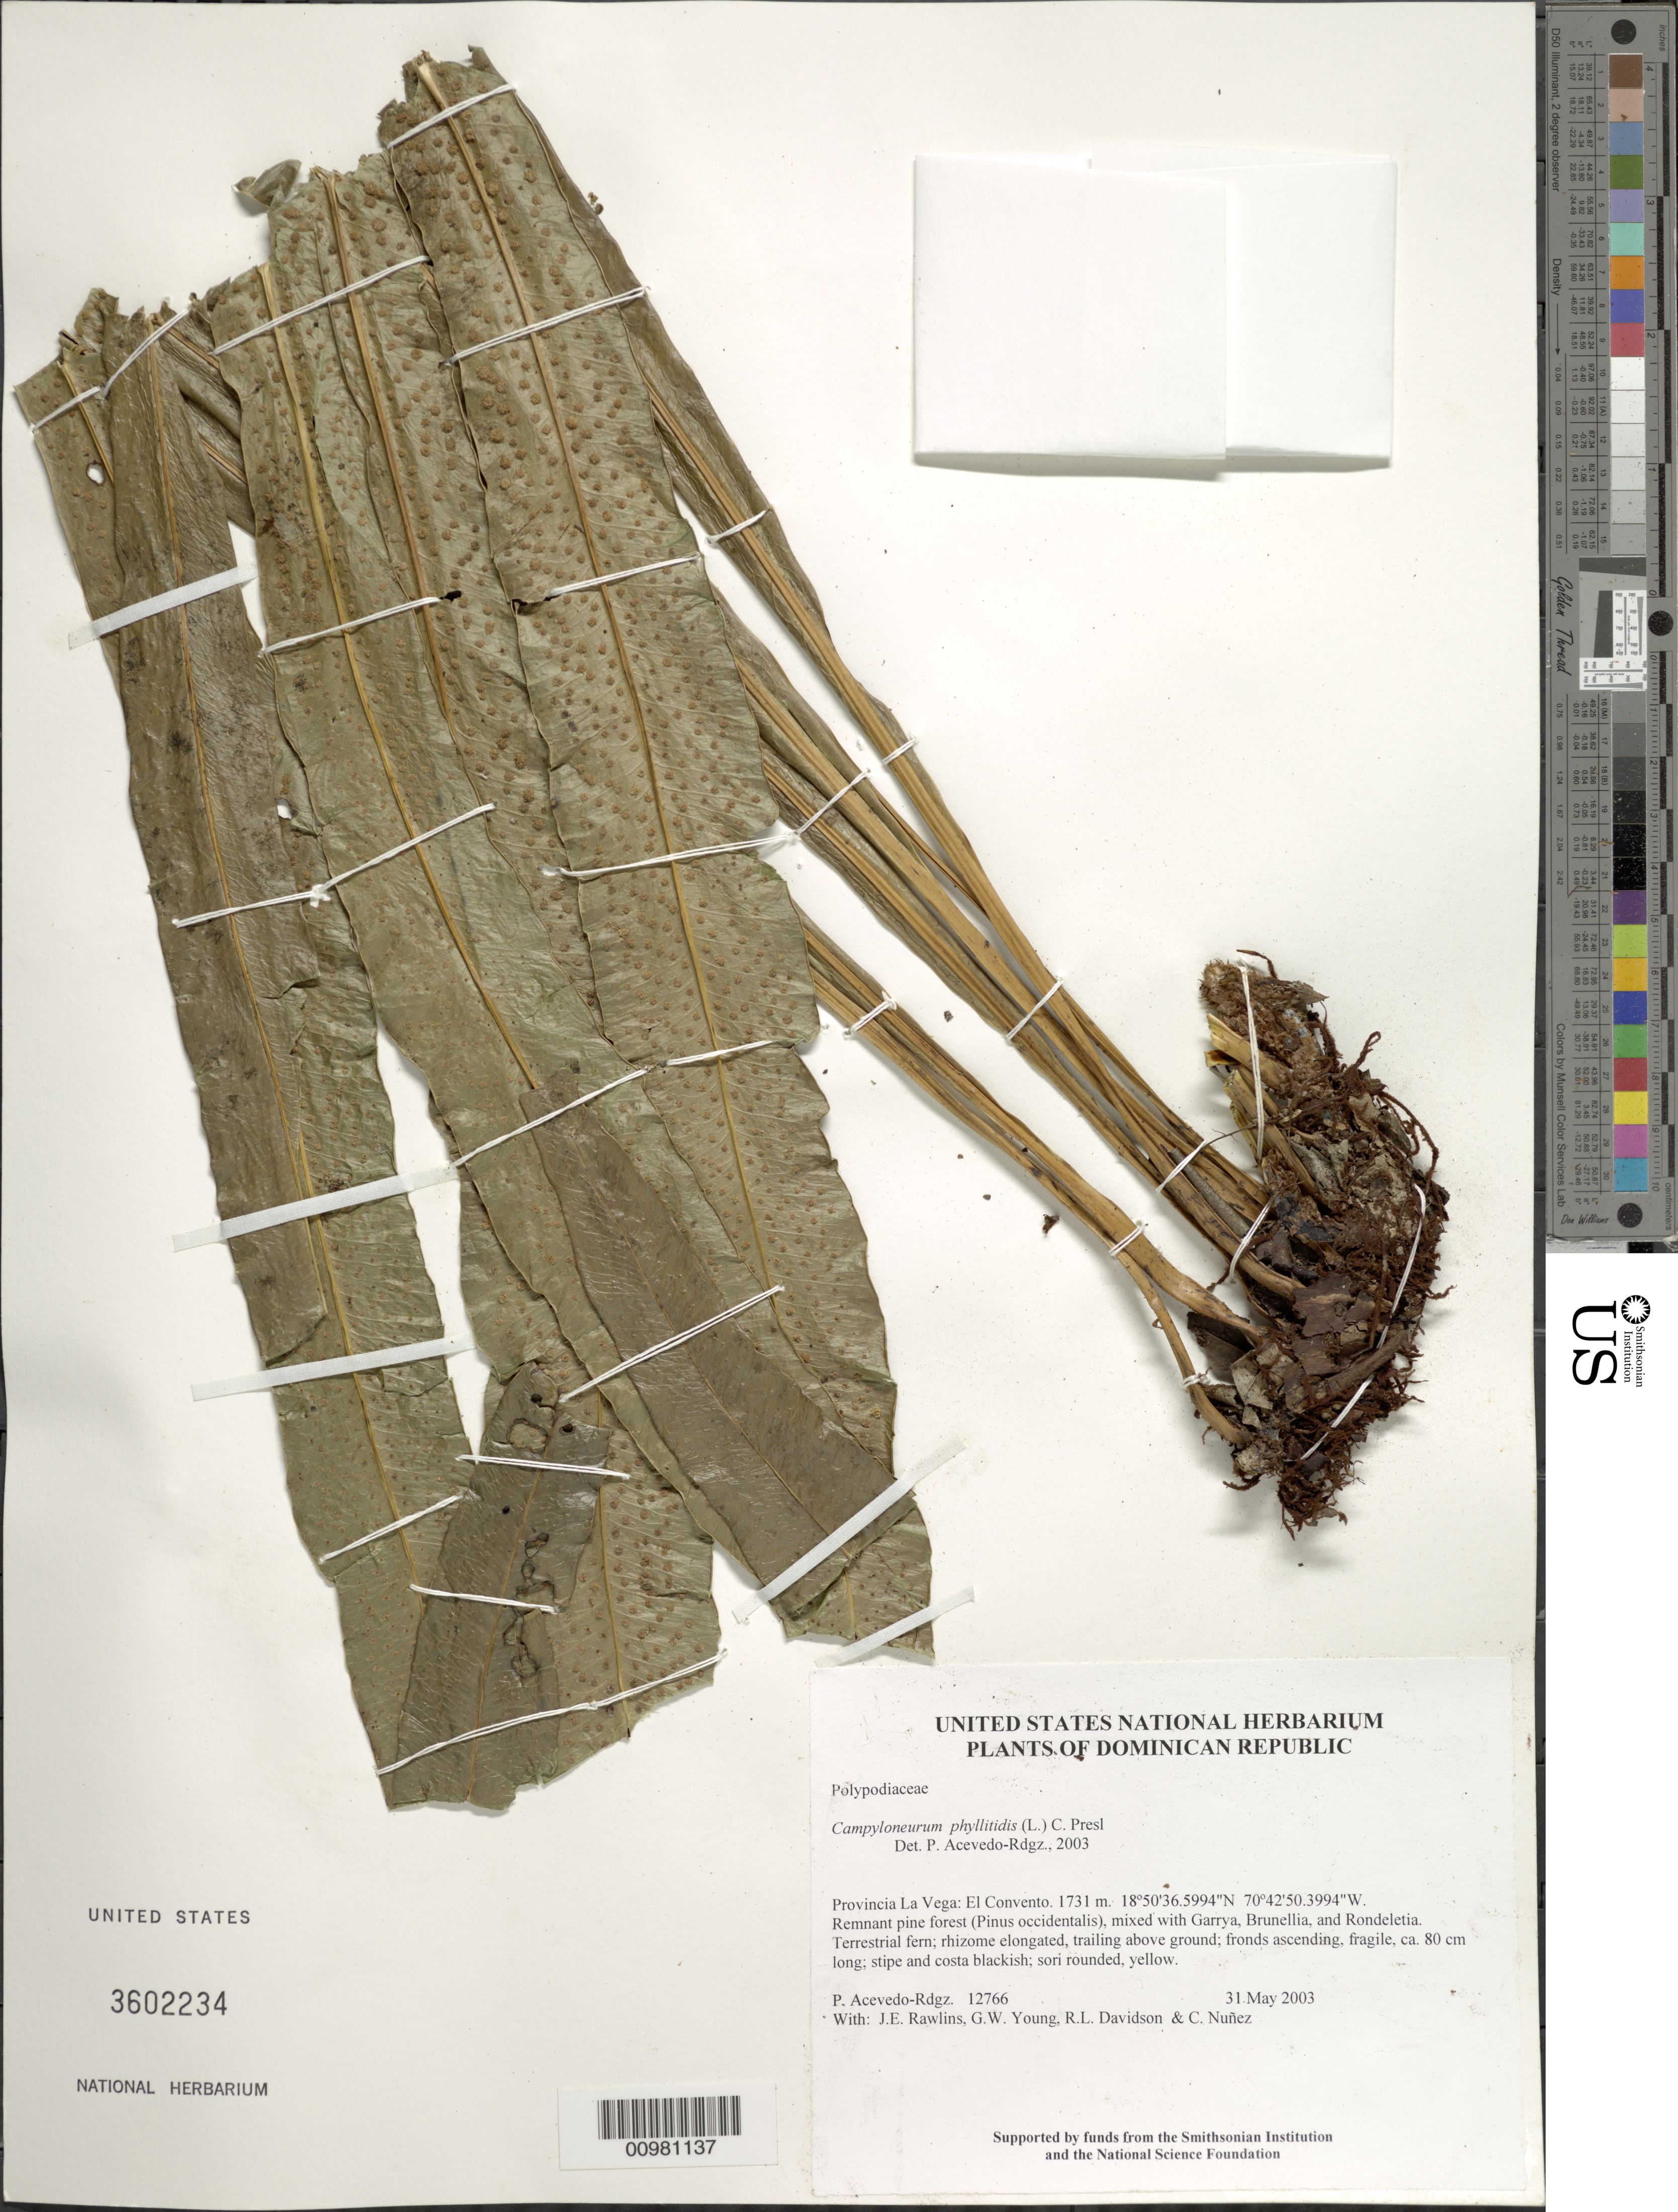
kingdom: Plantae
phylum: Tracheophyta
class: Polypodiopsida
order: Polypodiales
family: Polypodiaceae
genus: Campyloneurum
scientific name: Campyloneurum phyllitidis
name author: (L.) C. Presl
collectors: P. Acevedo-Rodr., J. Rawlins, G. Young, R. Davidson & C. Nunez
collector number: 12766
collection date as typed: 31 May 2003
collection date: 2003-05-31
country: Dominican Republic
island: Hispaniola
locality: Provincia La Vega: El Convento.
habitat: Remnant pine forest (Pinus occidentalis), mixed with Garrya, Brunellia, and Rondeletia.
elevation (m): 1731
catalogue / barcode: US 3602234